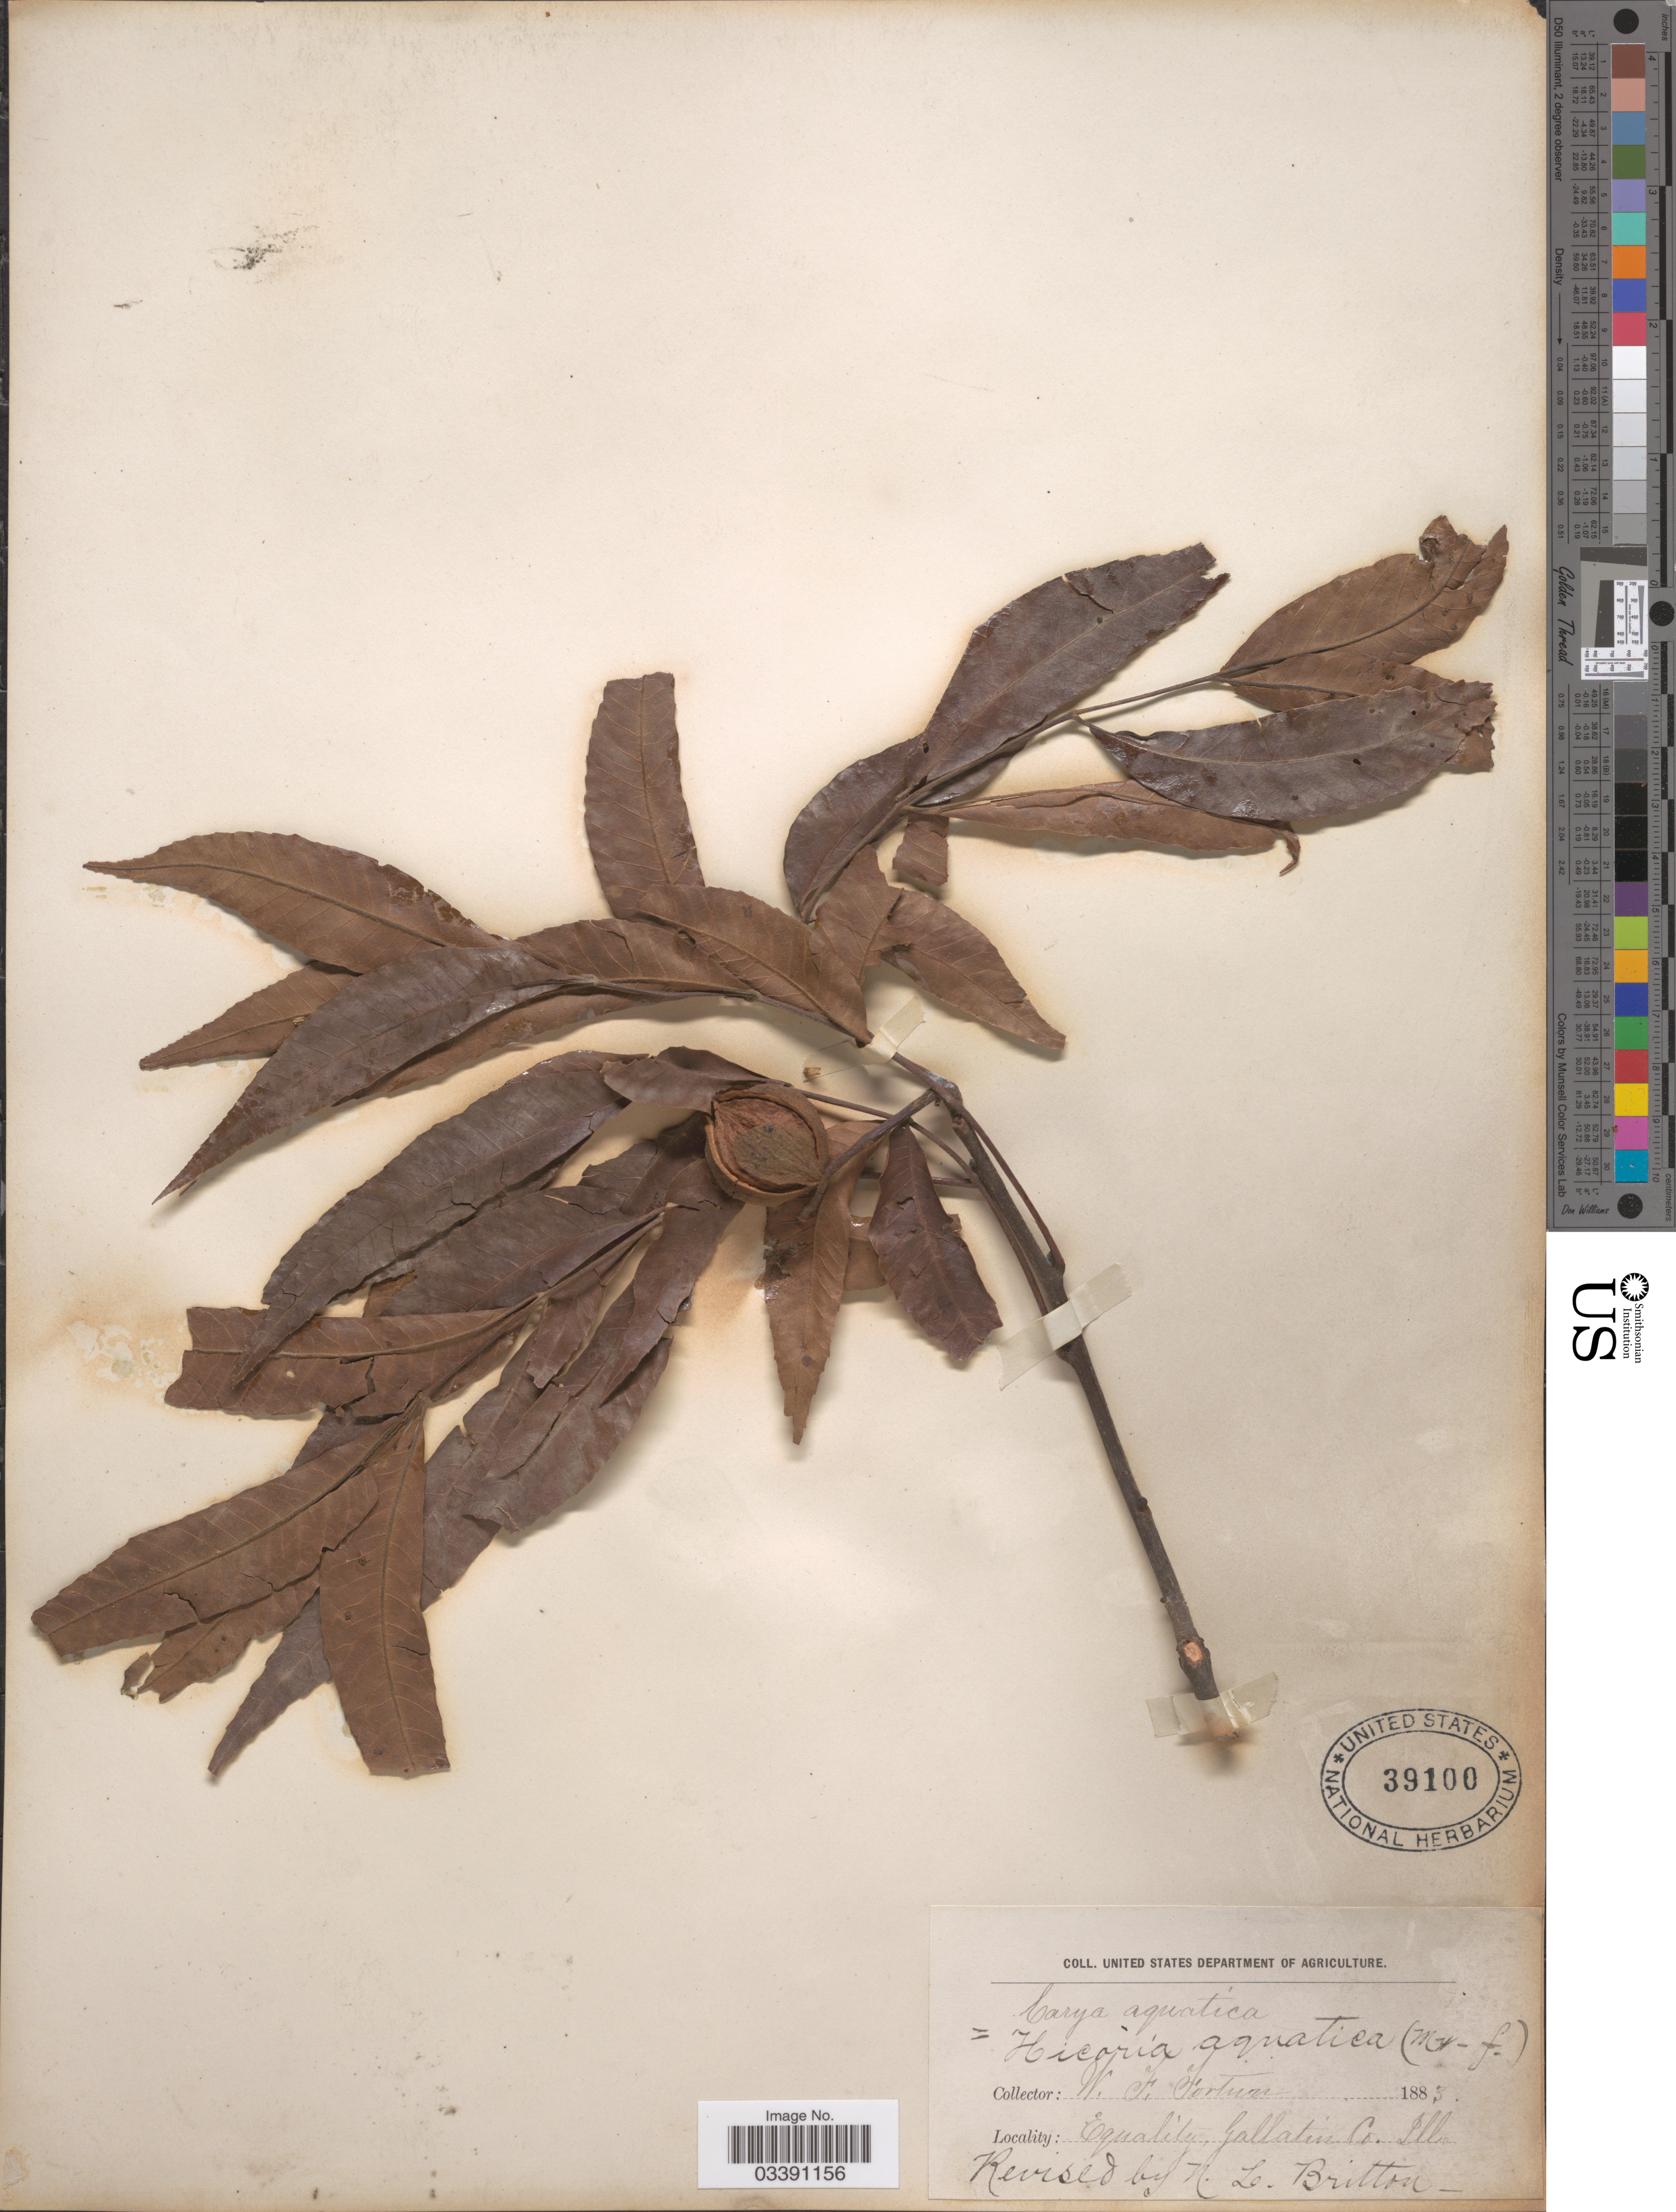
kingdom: Plantae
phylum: Tracheophyta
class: Magnoliopsida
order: Fagales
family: Juglandaceae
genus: Carya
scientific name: Carya aquatica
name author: (F. Michx.) Nutt.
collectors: W. Fortun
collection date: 1883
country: United States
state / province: Illinois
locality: Equality, Gallatin Co.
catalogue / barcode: US 39100